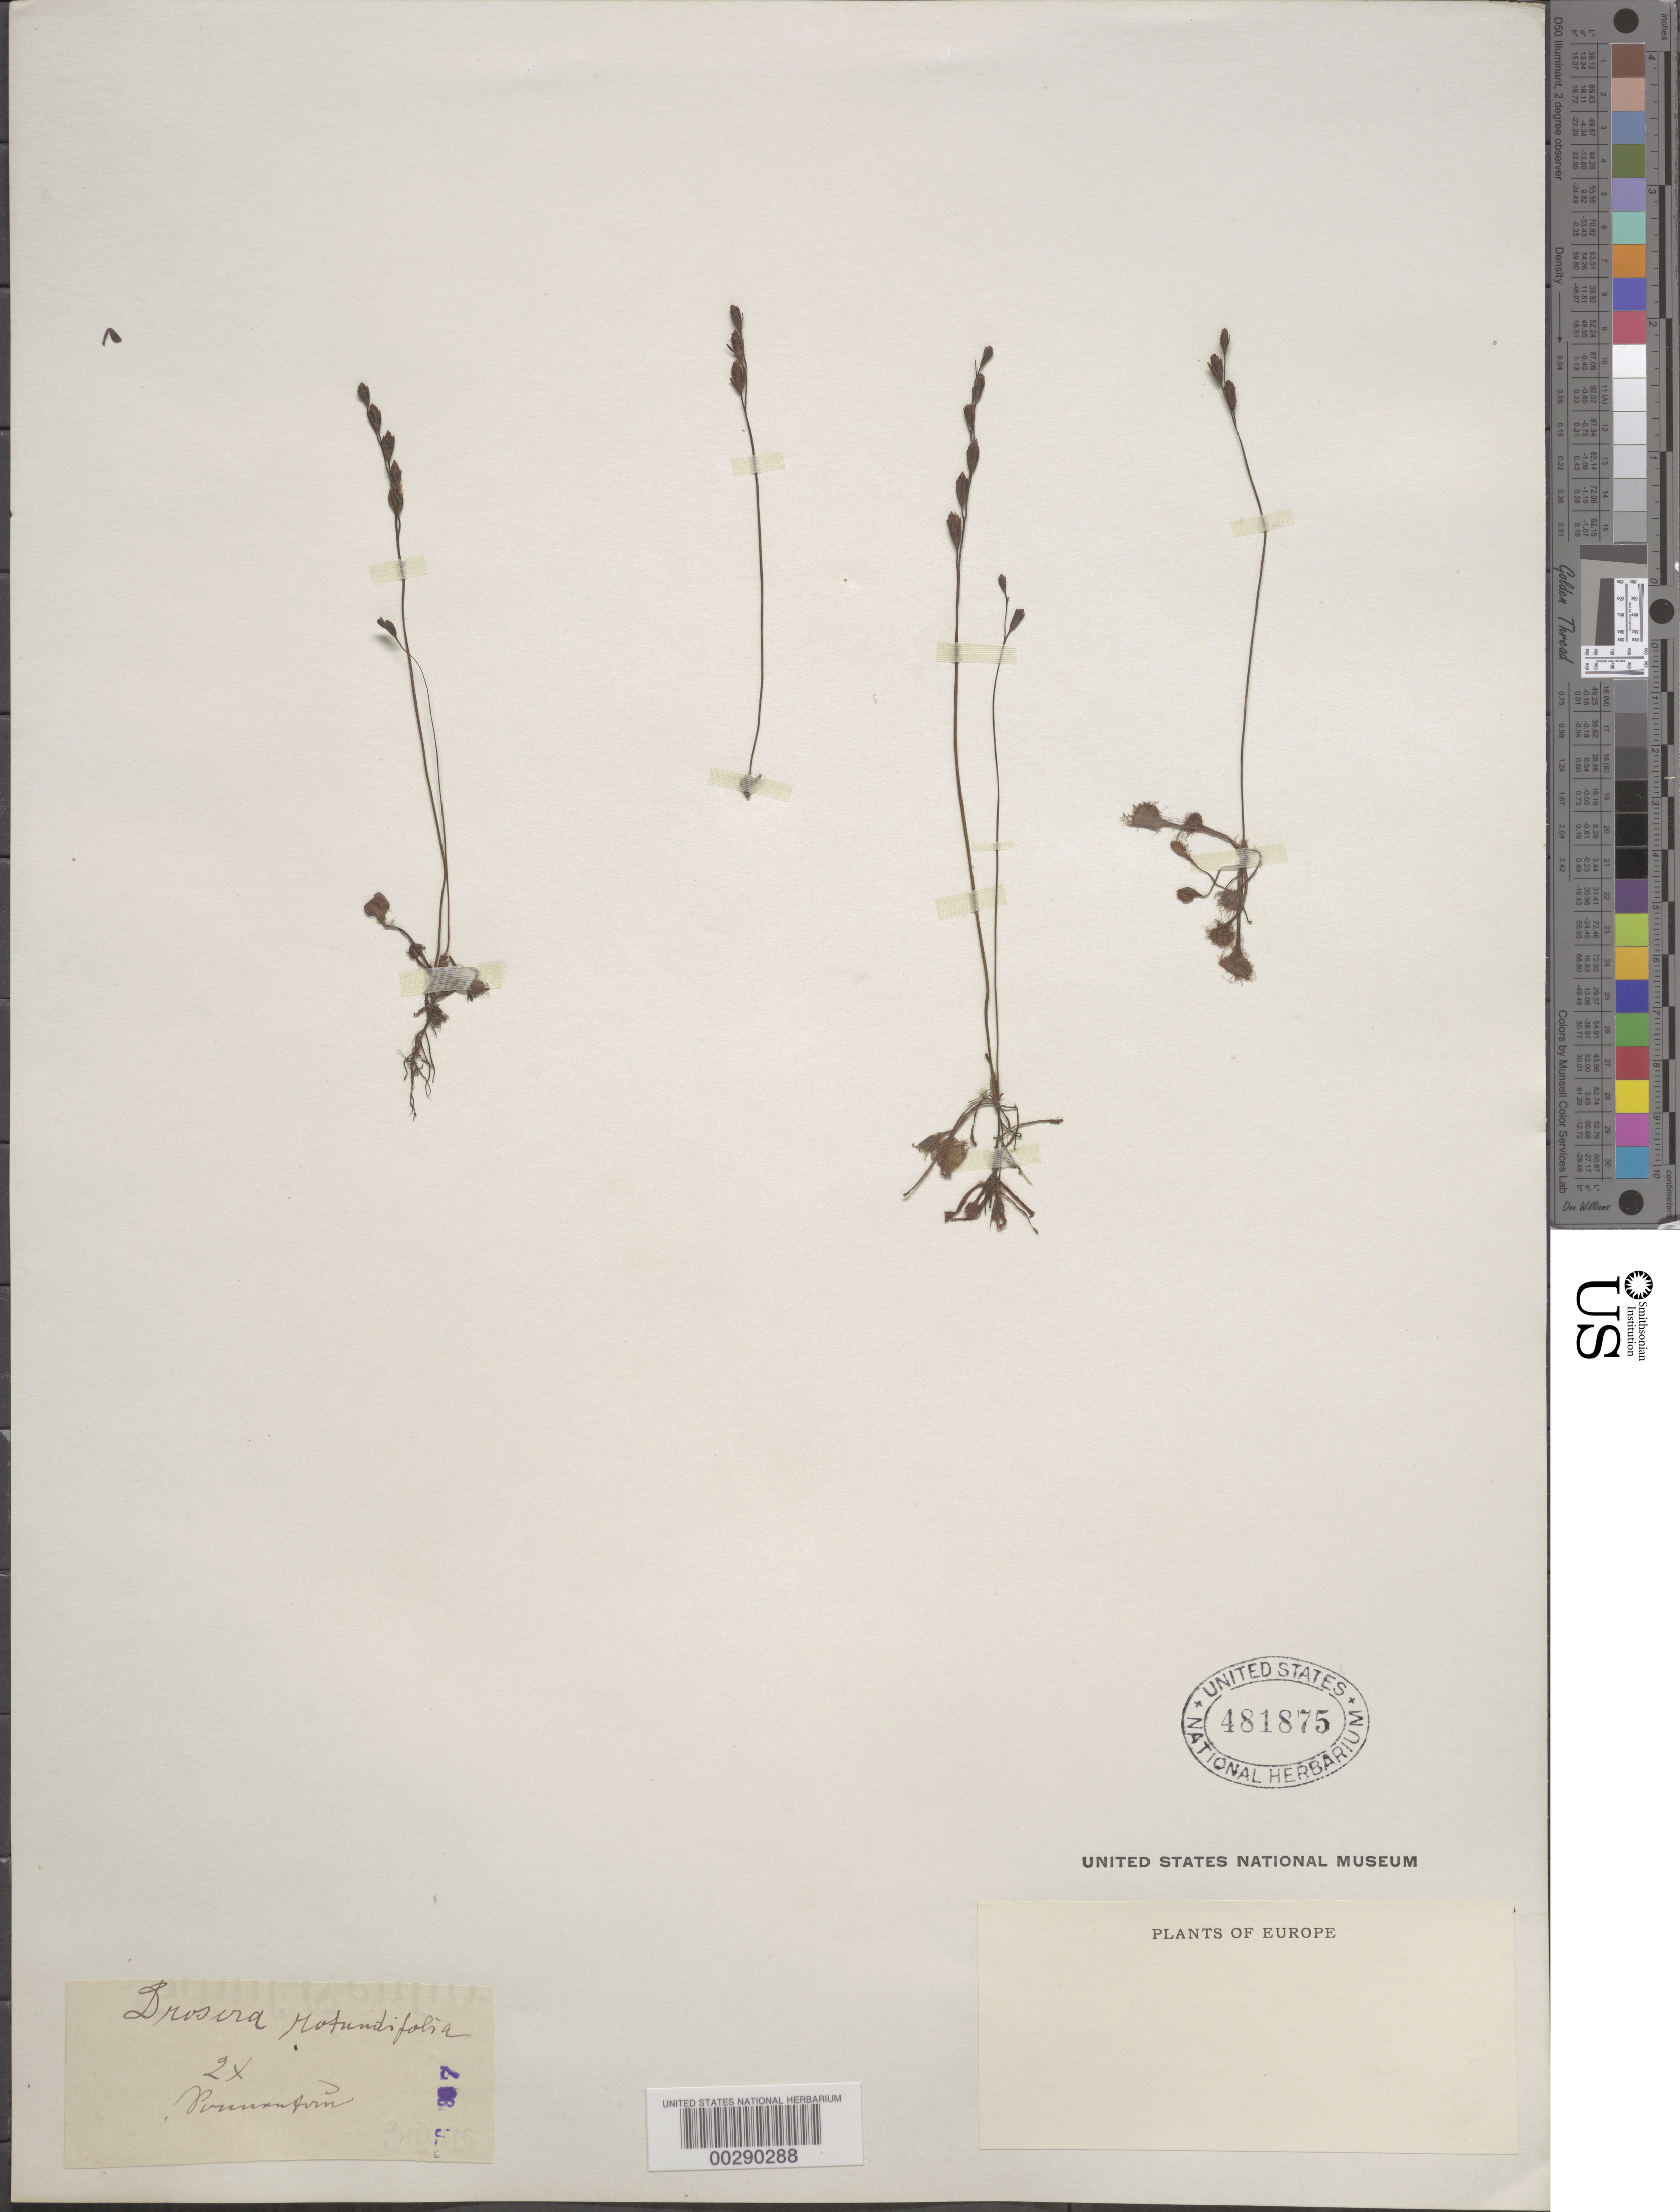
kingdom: Plantae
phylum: Tracheophyta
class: Magnoliopsida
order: Caryophyllales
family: Droseraceae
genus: Drosera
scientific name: Drosera rotundifolia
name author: L.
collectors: Ex herb. Schimper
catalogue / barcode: US 481875